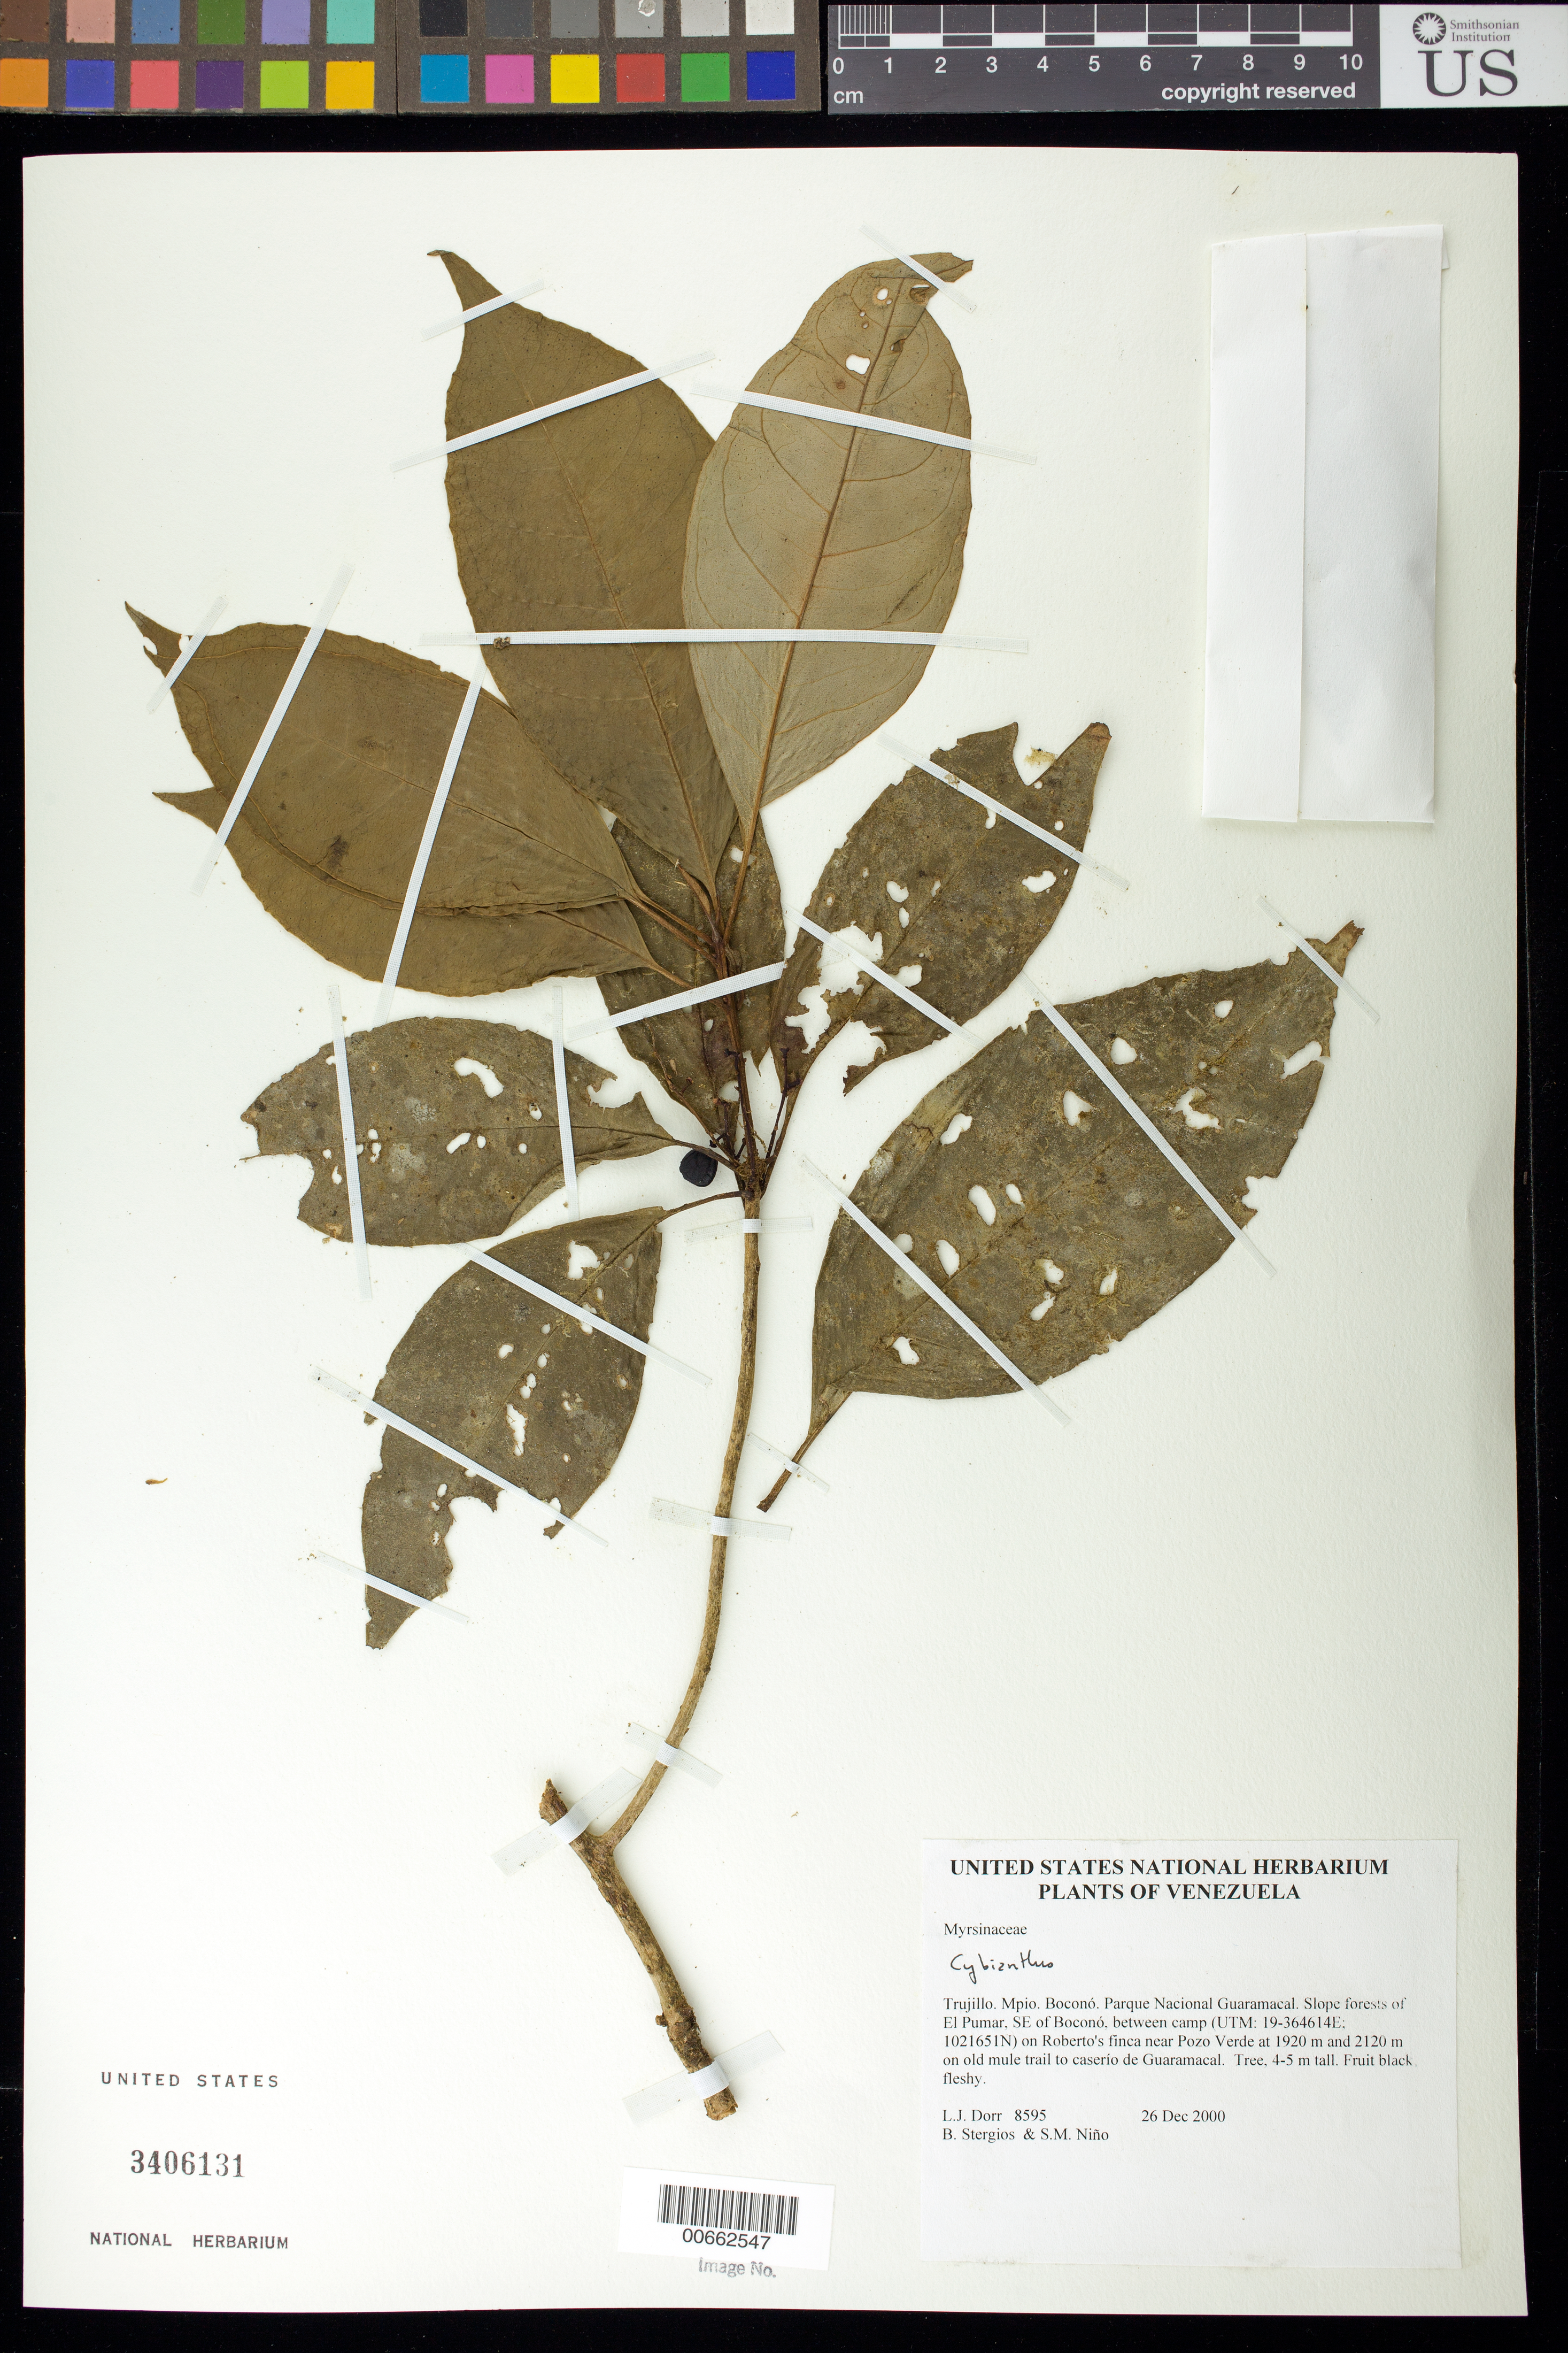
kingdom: Plantae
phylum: Tracheophyta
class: Magnoliopsida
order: Ericales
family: Primulaceae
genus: Cybianthus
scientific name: Cybianthus sp.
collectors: L. J. Dorr, B. G. Stergios & S. M. Niño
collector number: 8595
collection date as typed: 26 Dec 2000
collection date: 2000-12-26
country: Venezuela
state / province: Trujillo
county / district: Boconó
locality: Parque Nacional Guaramacal. El Pumar, SE of Boconó, between camp on Roberto's finca near Pozo Verde at 1920 m and 2120 m on old mule trail to caserío de Guaramacal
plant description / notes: FTG, PORT, US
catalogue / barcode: US 3406131